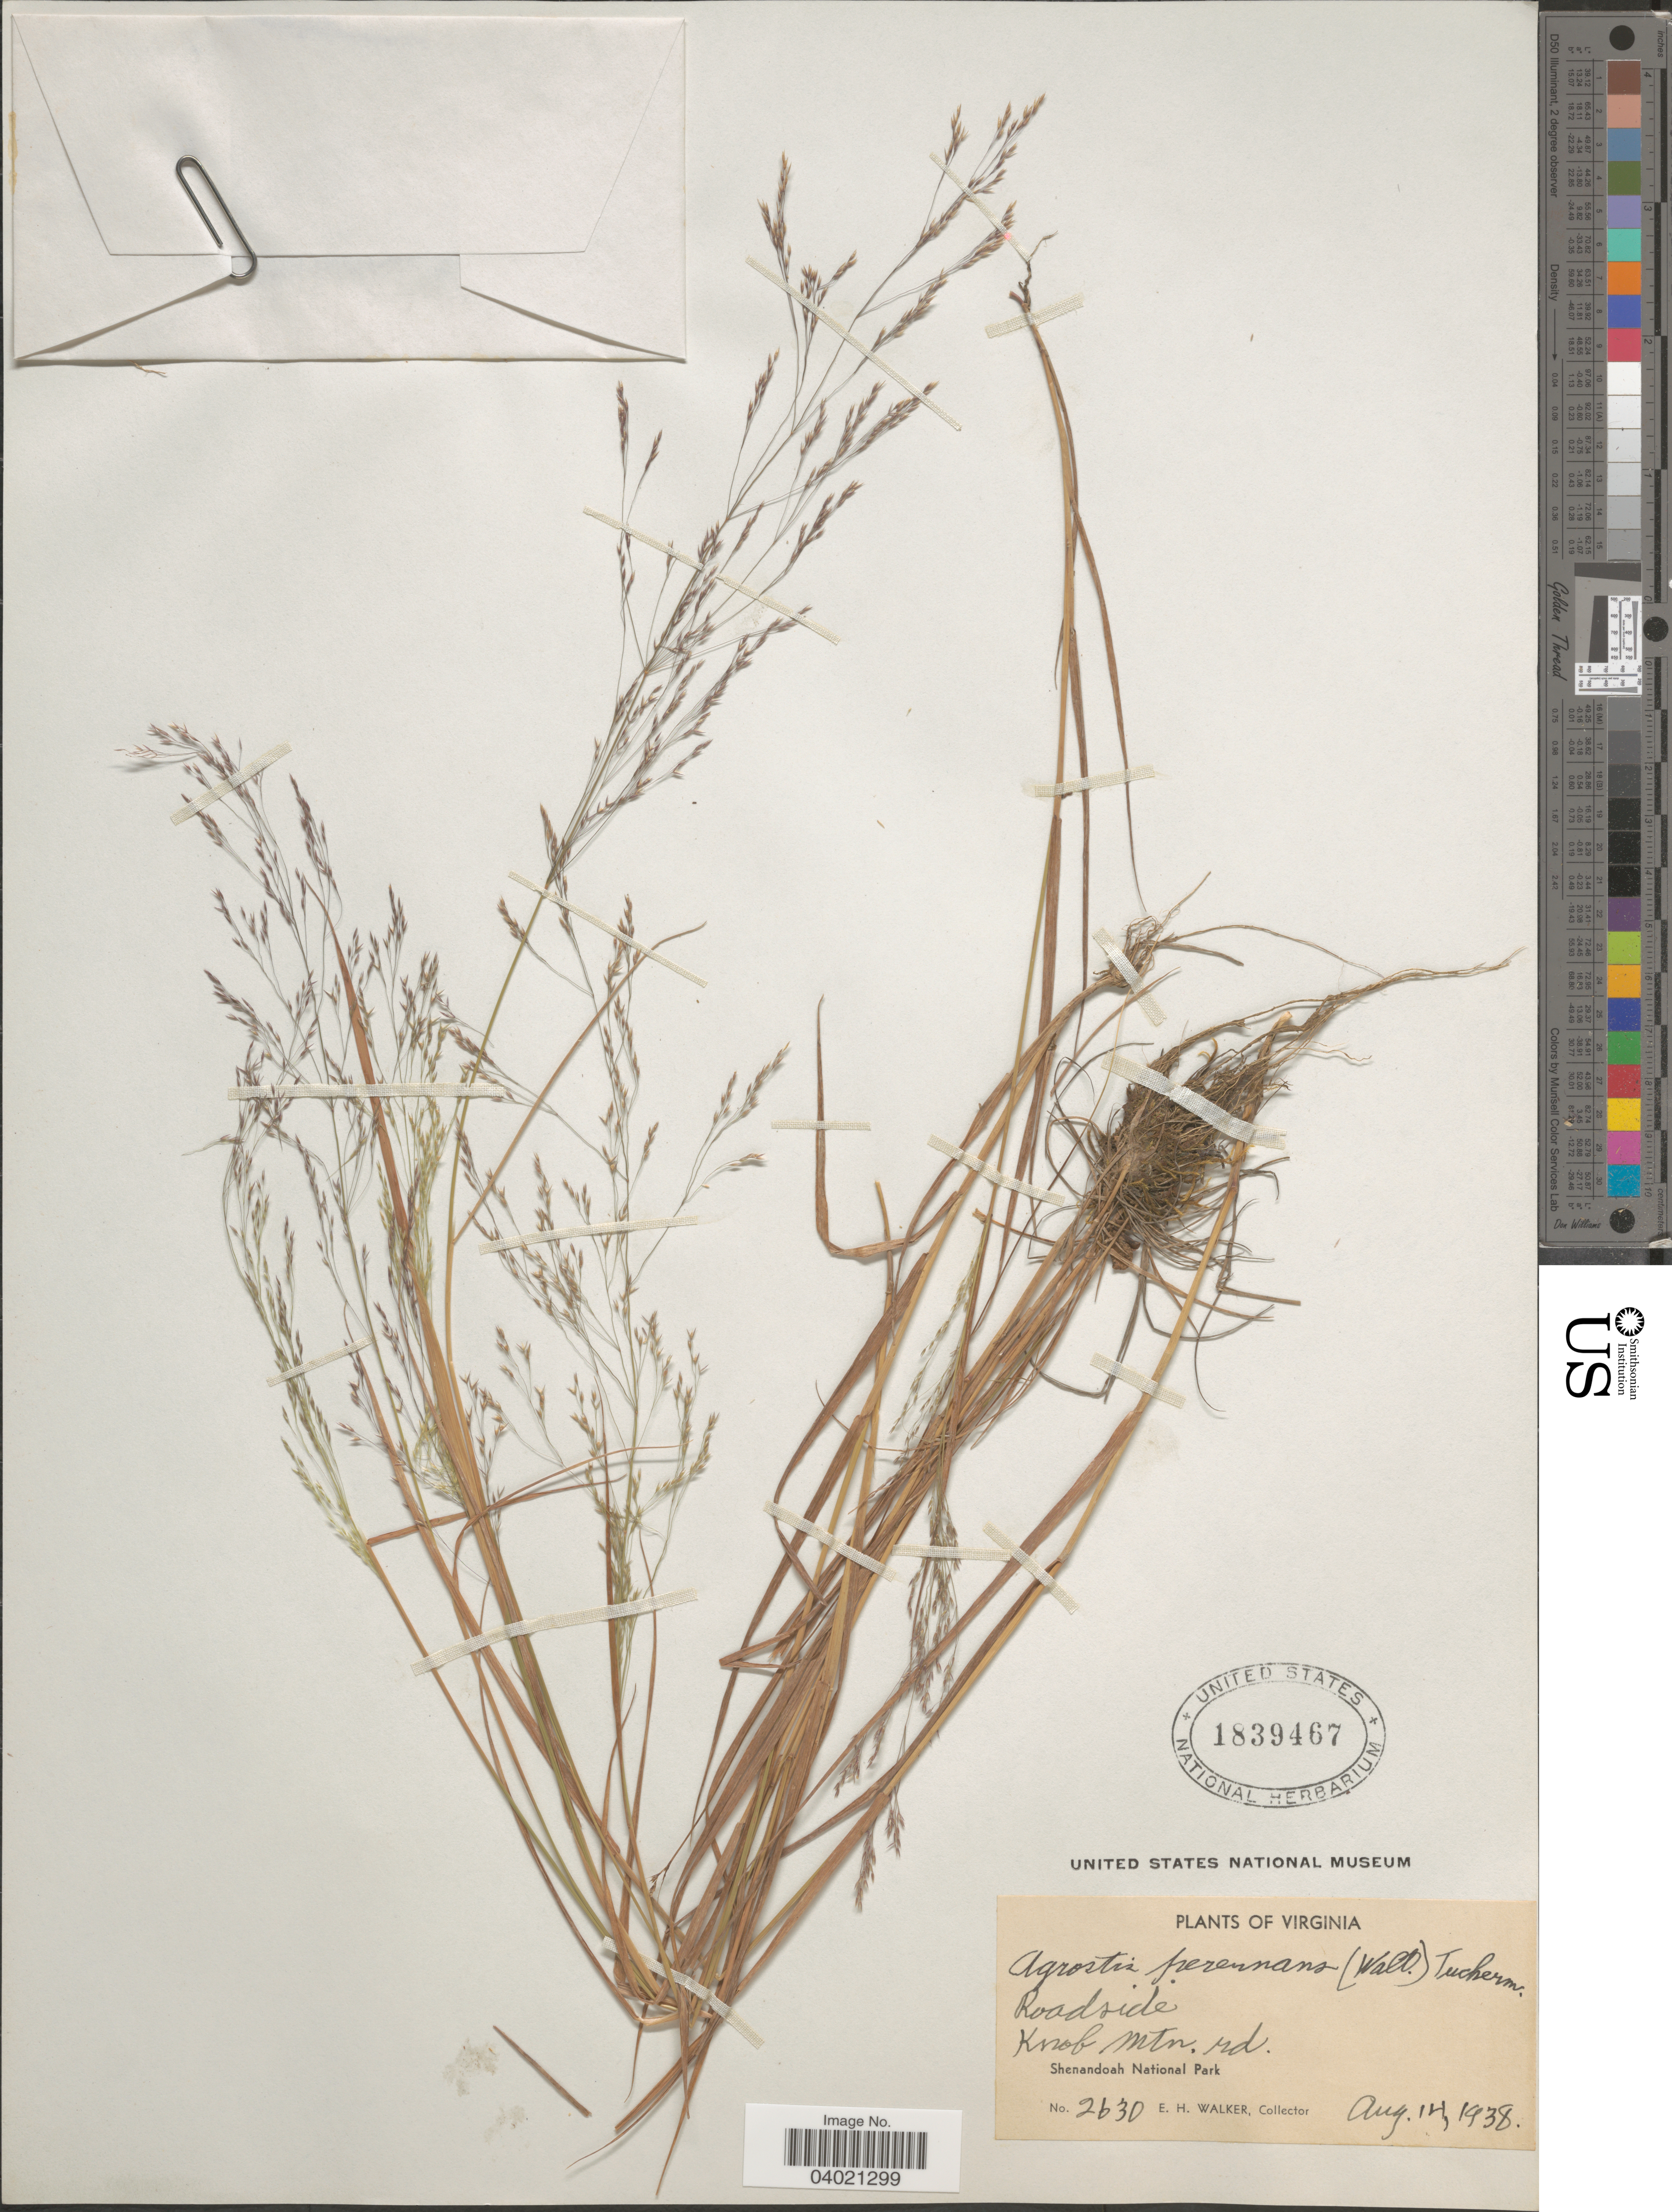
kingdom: Plantae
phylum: Tracheophyta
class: Liliopsida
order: Poales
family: Poaceae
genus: Agrostis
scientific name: Agrostis perennans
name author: (Walter) Tuck.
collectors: E. H. Walker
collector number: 2630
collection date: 1938-08-14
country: United States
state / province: Virginia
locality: Knob Mtn. rd. Shenandoah National Park.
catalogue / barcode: US 1839467